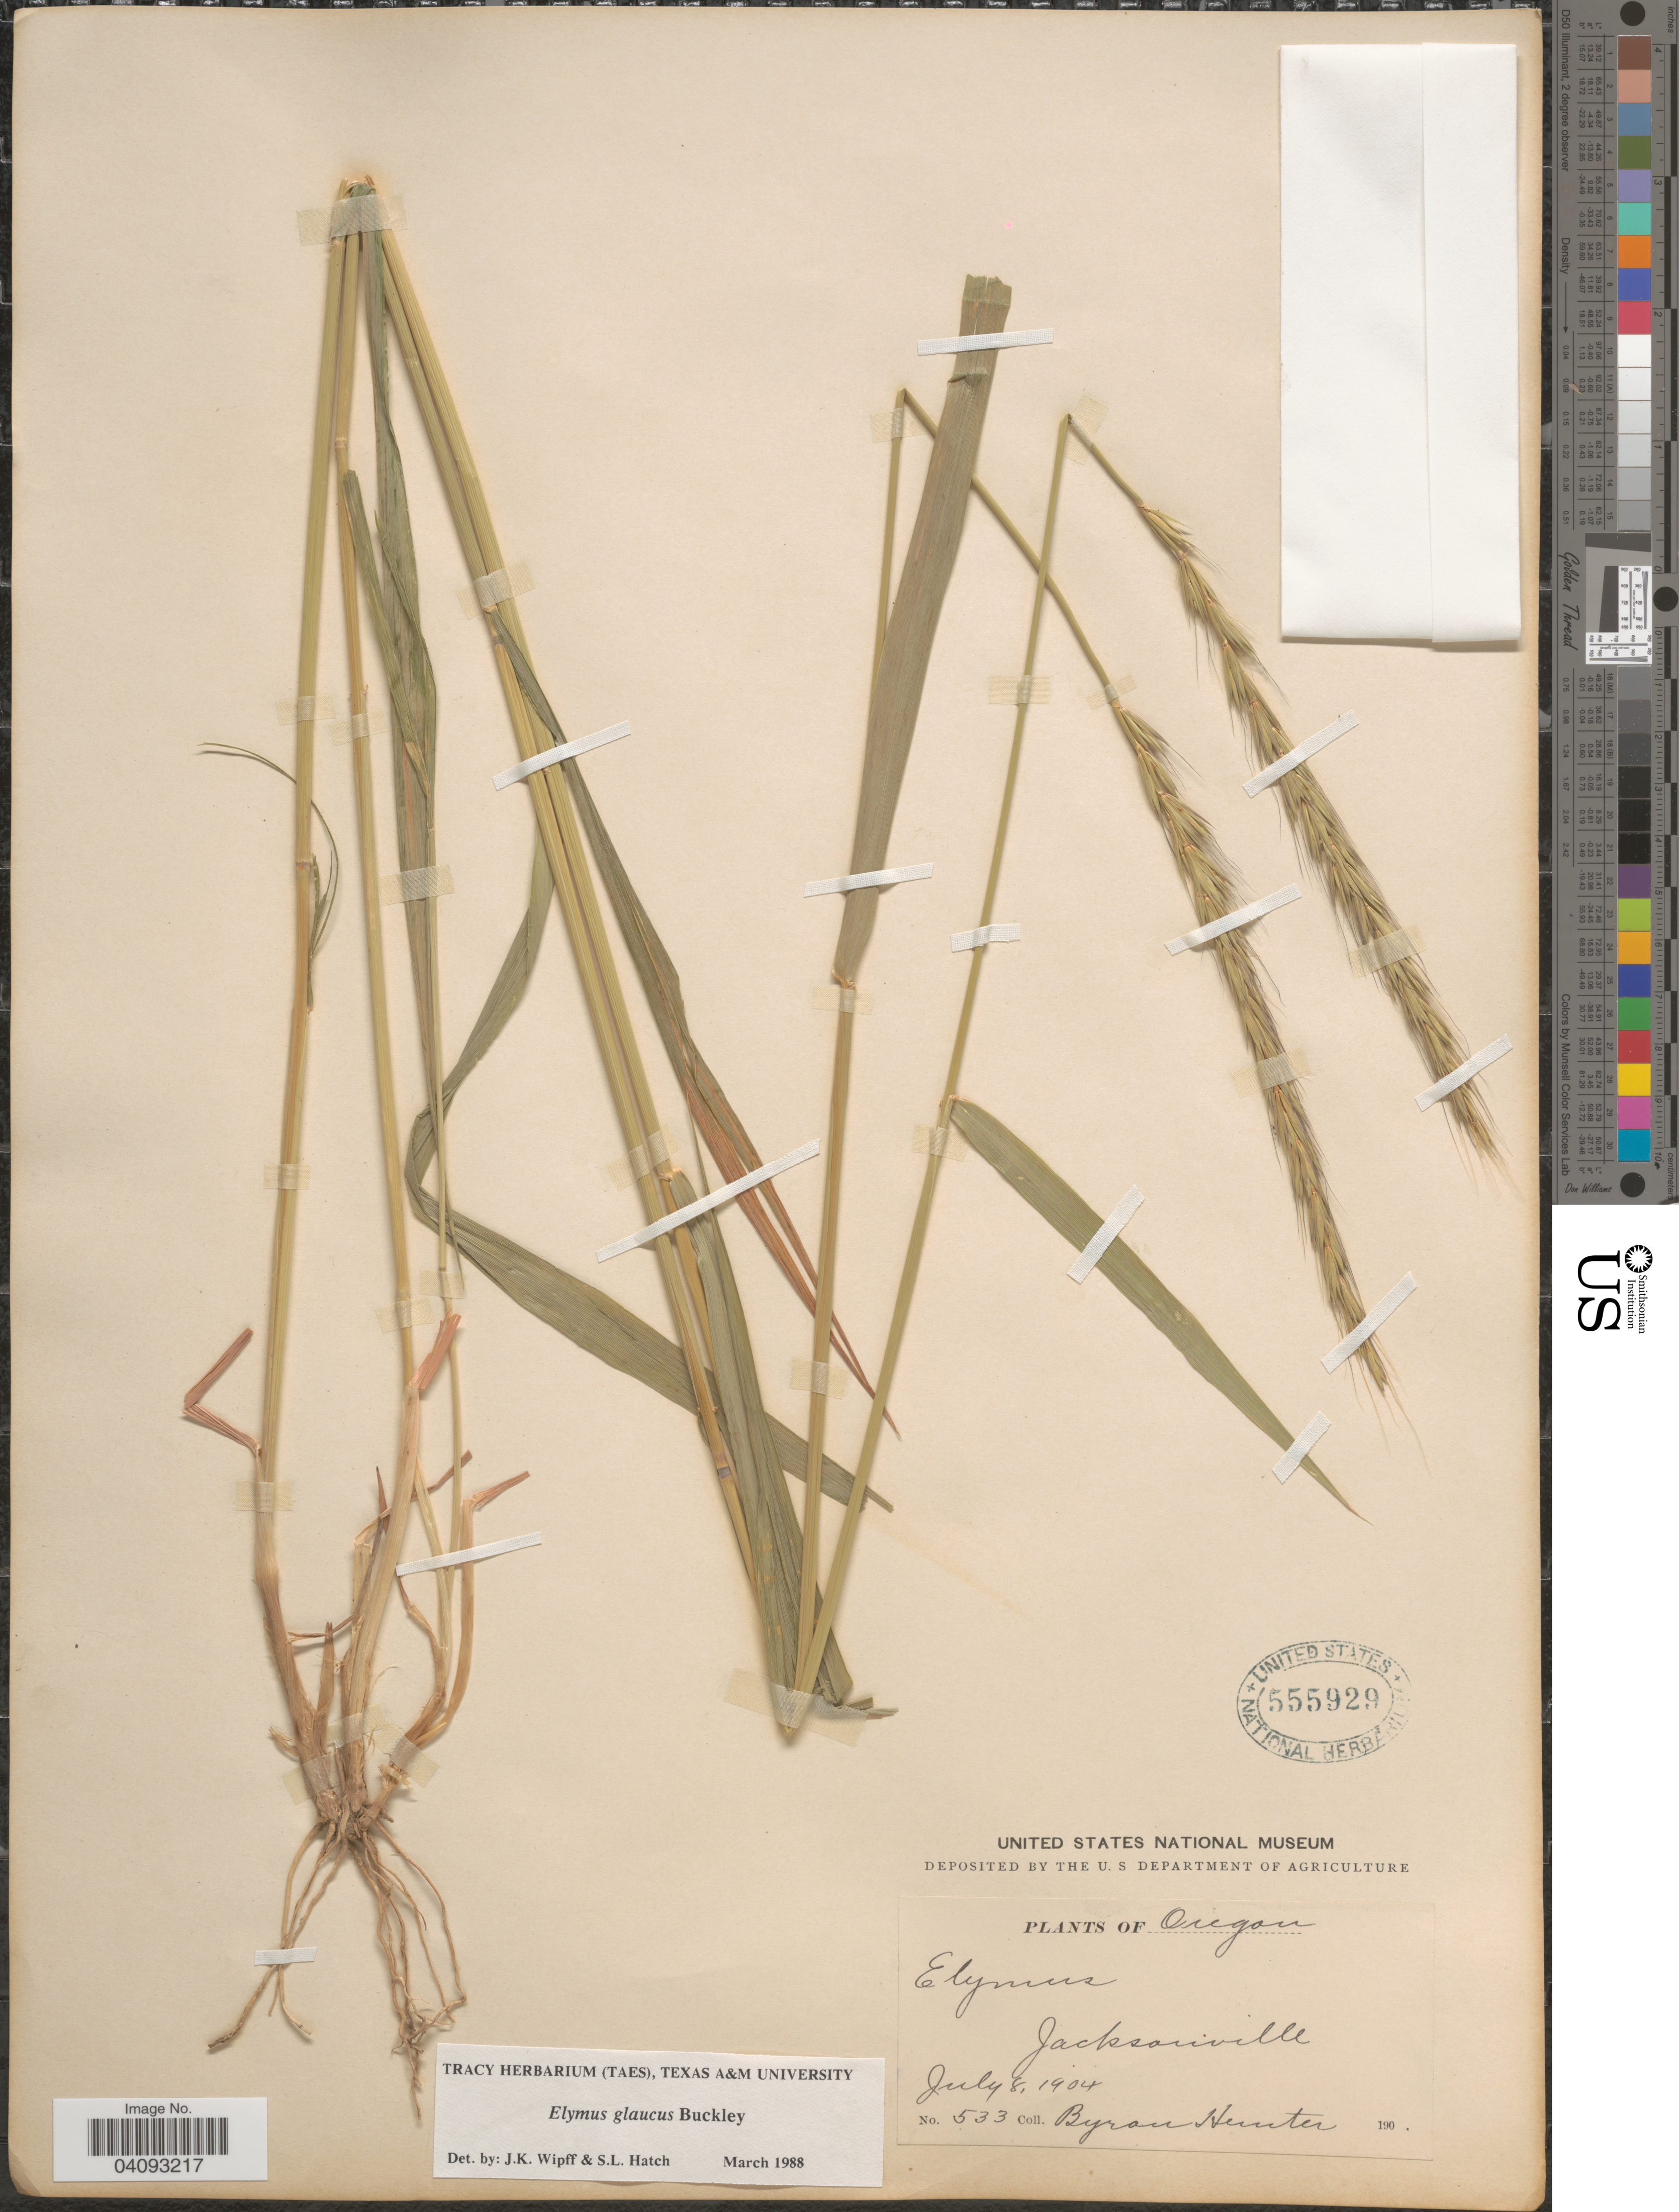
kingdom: Plantae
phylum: Tracheophyta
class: Liliopsida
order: Poales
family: Poaceae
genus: Elymus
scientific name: Elymus glaucus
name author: Buckley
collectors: B. Hunter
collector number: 533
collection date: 1904-07-08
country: United States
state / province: Oregon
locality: Jacksonville.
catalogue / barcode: US 555929